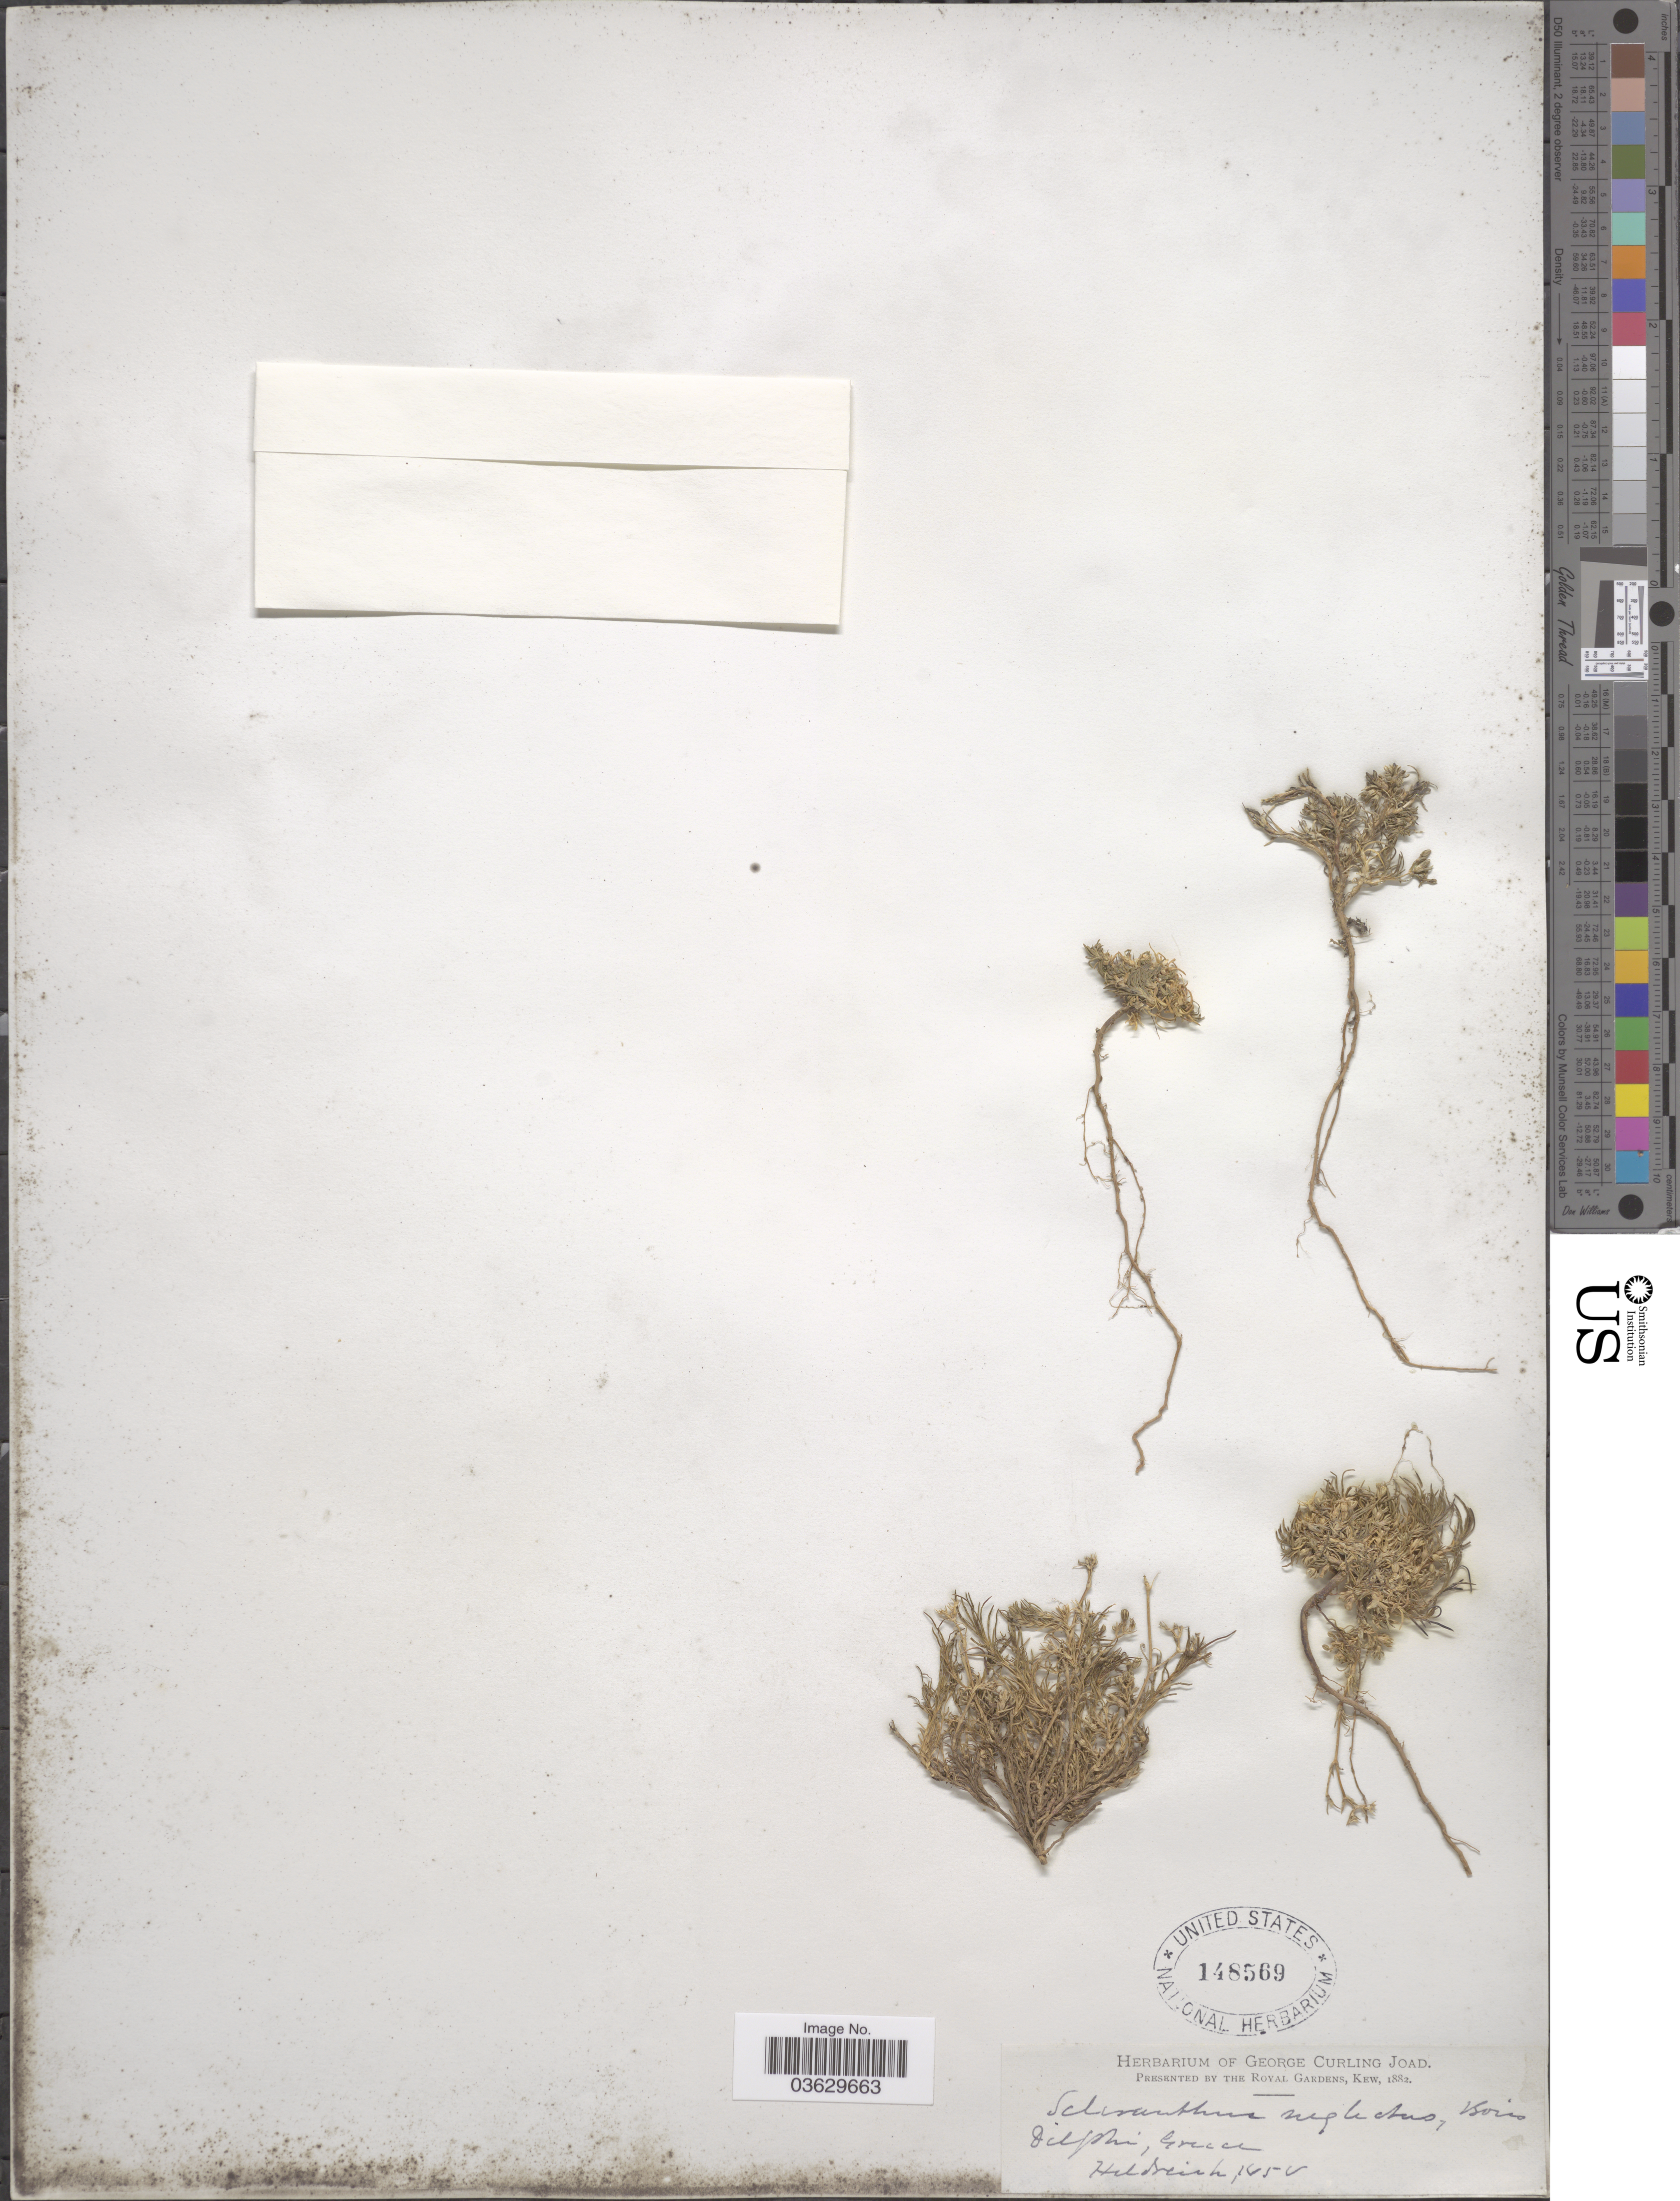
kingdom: Plantae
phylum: Tracheophyta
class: Magnoliopsida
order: Caryophyllales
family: Caryophyllaceae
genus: Scleranthus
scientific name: Scleranthus neglectus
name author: Rochel ex Baumg.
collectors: Heldreich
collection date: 1859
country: Greece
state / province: Central Greece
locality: Delphi.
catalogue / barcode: US 148569